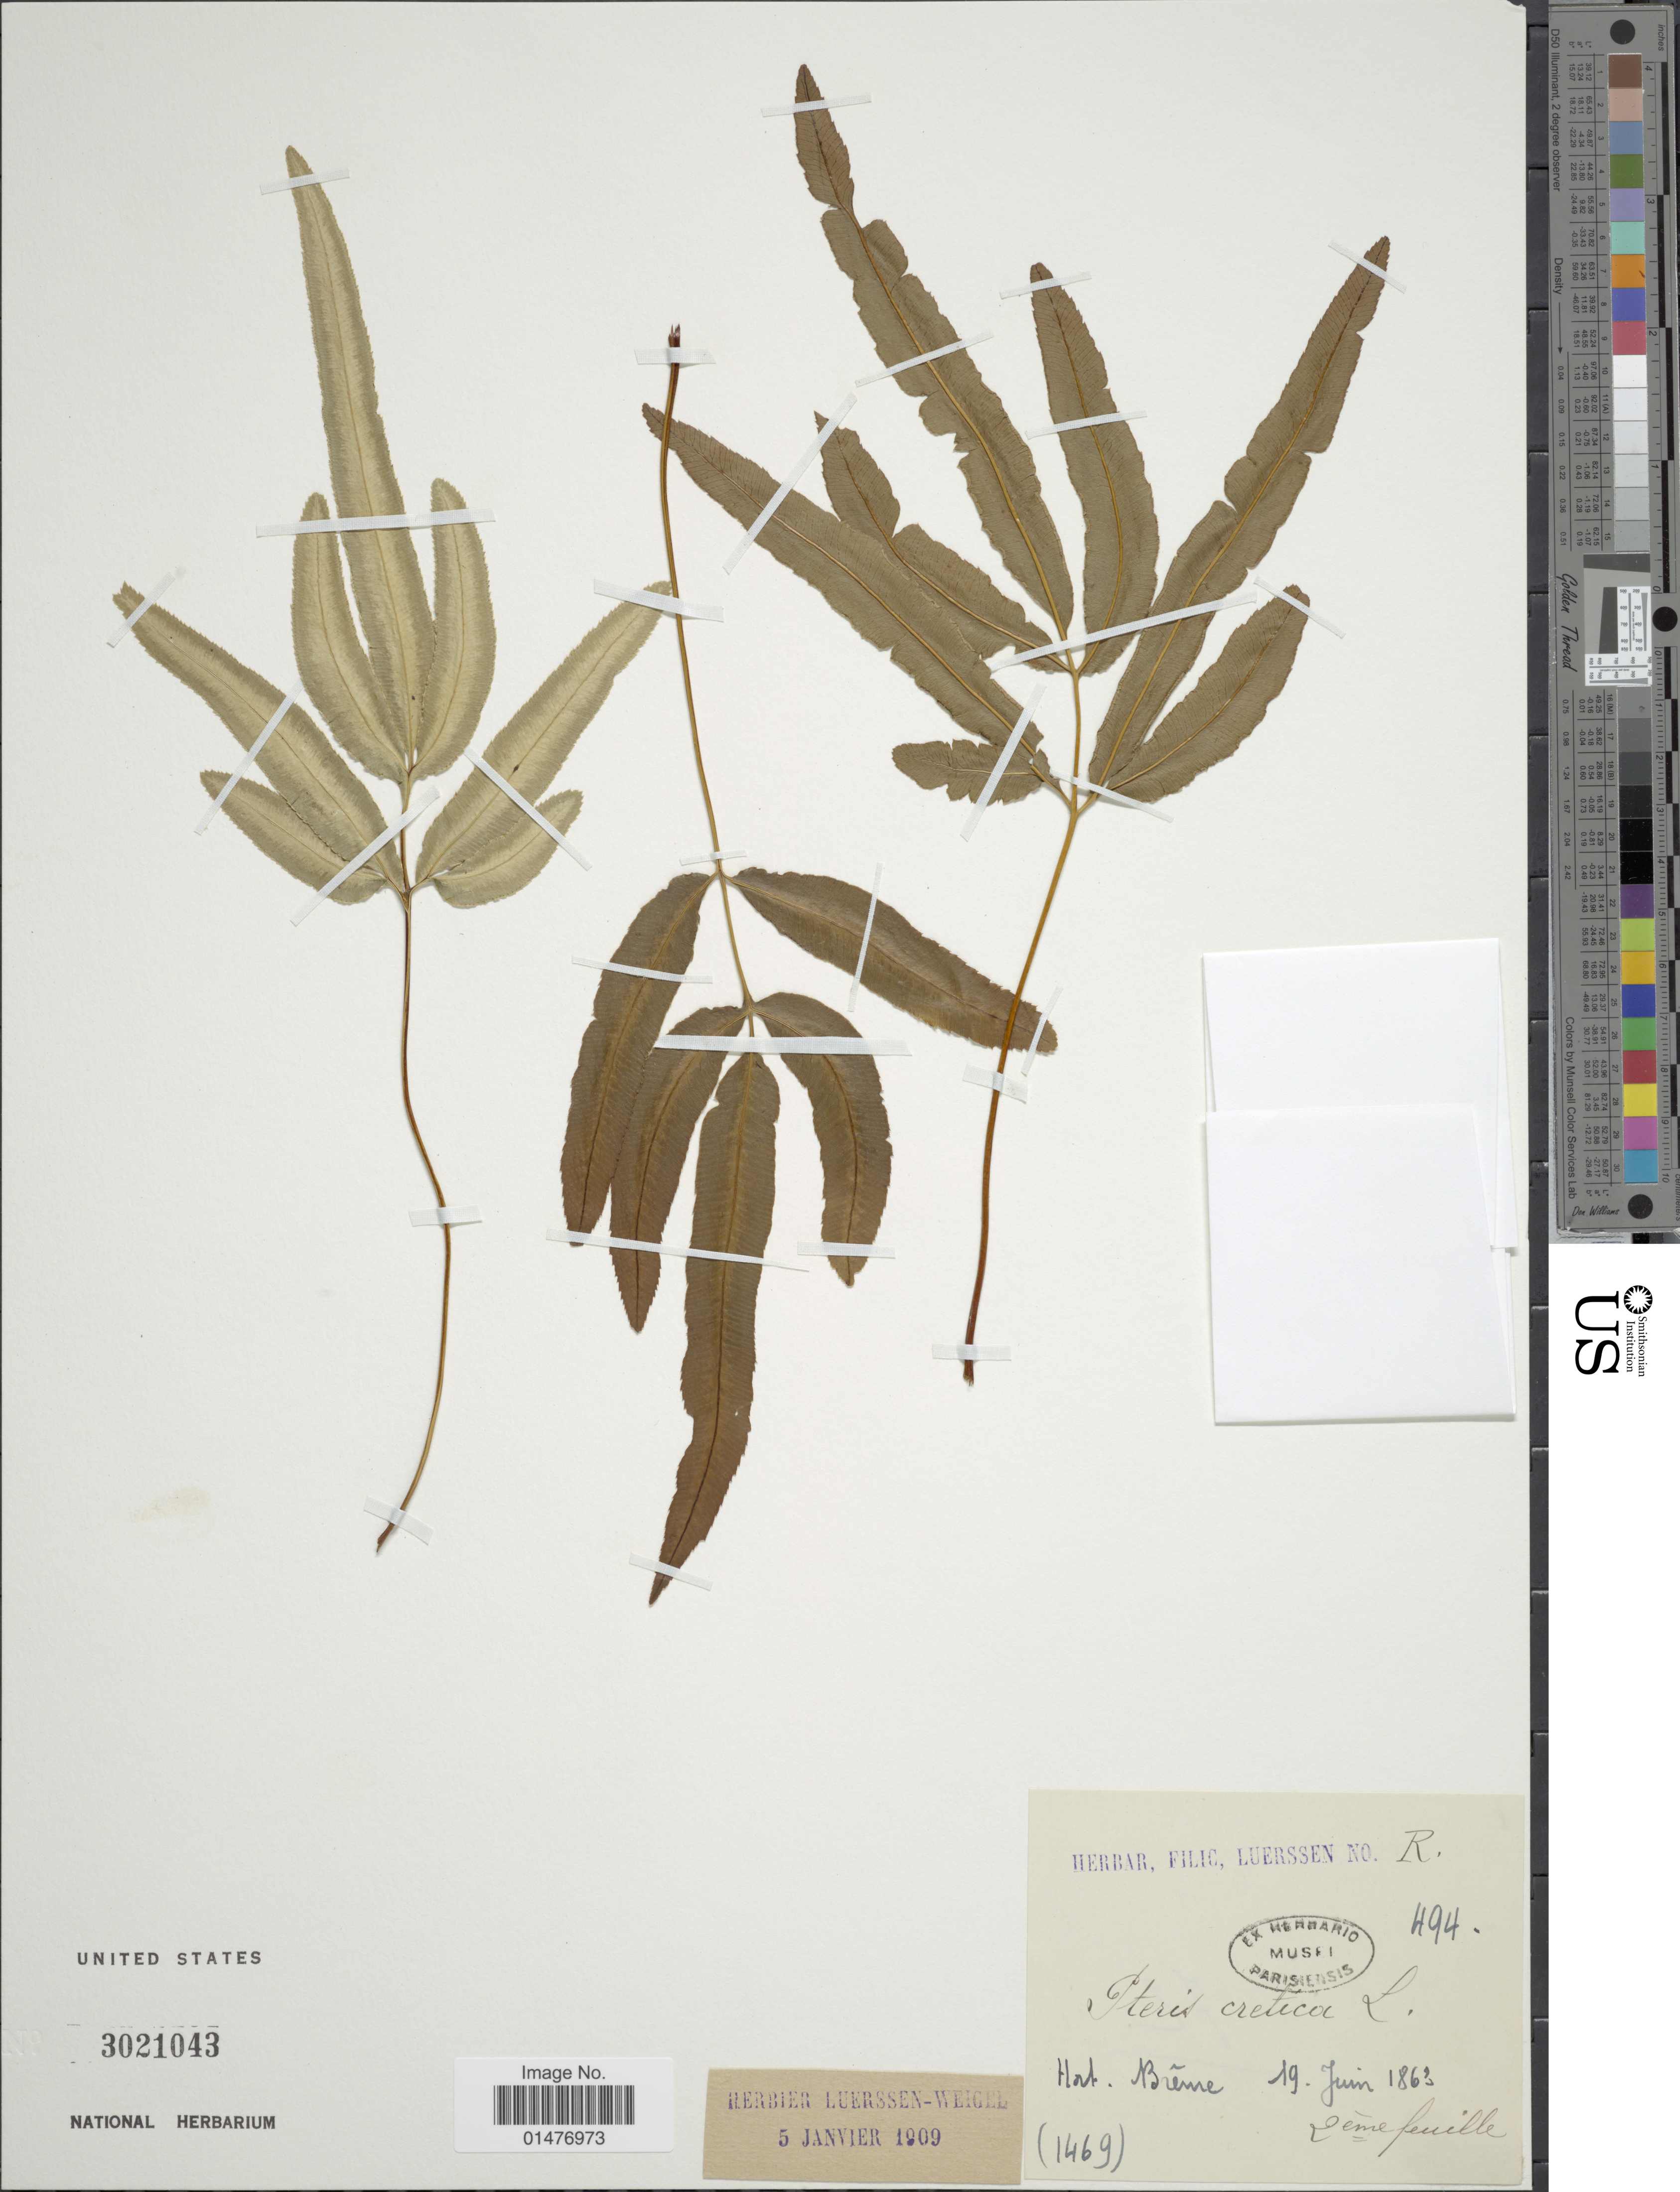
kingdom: Plantae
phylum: Tracheophyta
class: Polypodiopsida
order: Polypodiales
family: Pteridaceae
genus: Pteris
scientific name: Pteris cretica var. albolineata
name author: Hook.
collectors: ex herb. Luerssen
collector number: R494*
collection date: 1863-06-19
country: Germany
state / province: Bremen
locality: Hort Breme [interpreted]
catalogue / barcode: US 3021043